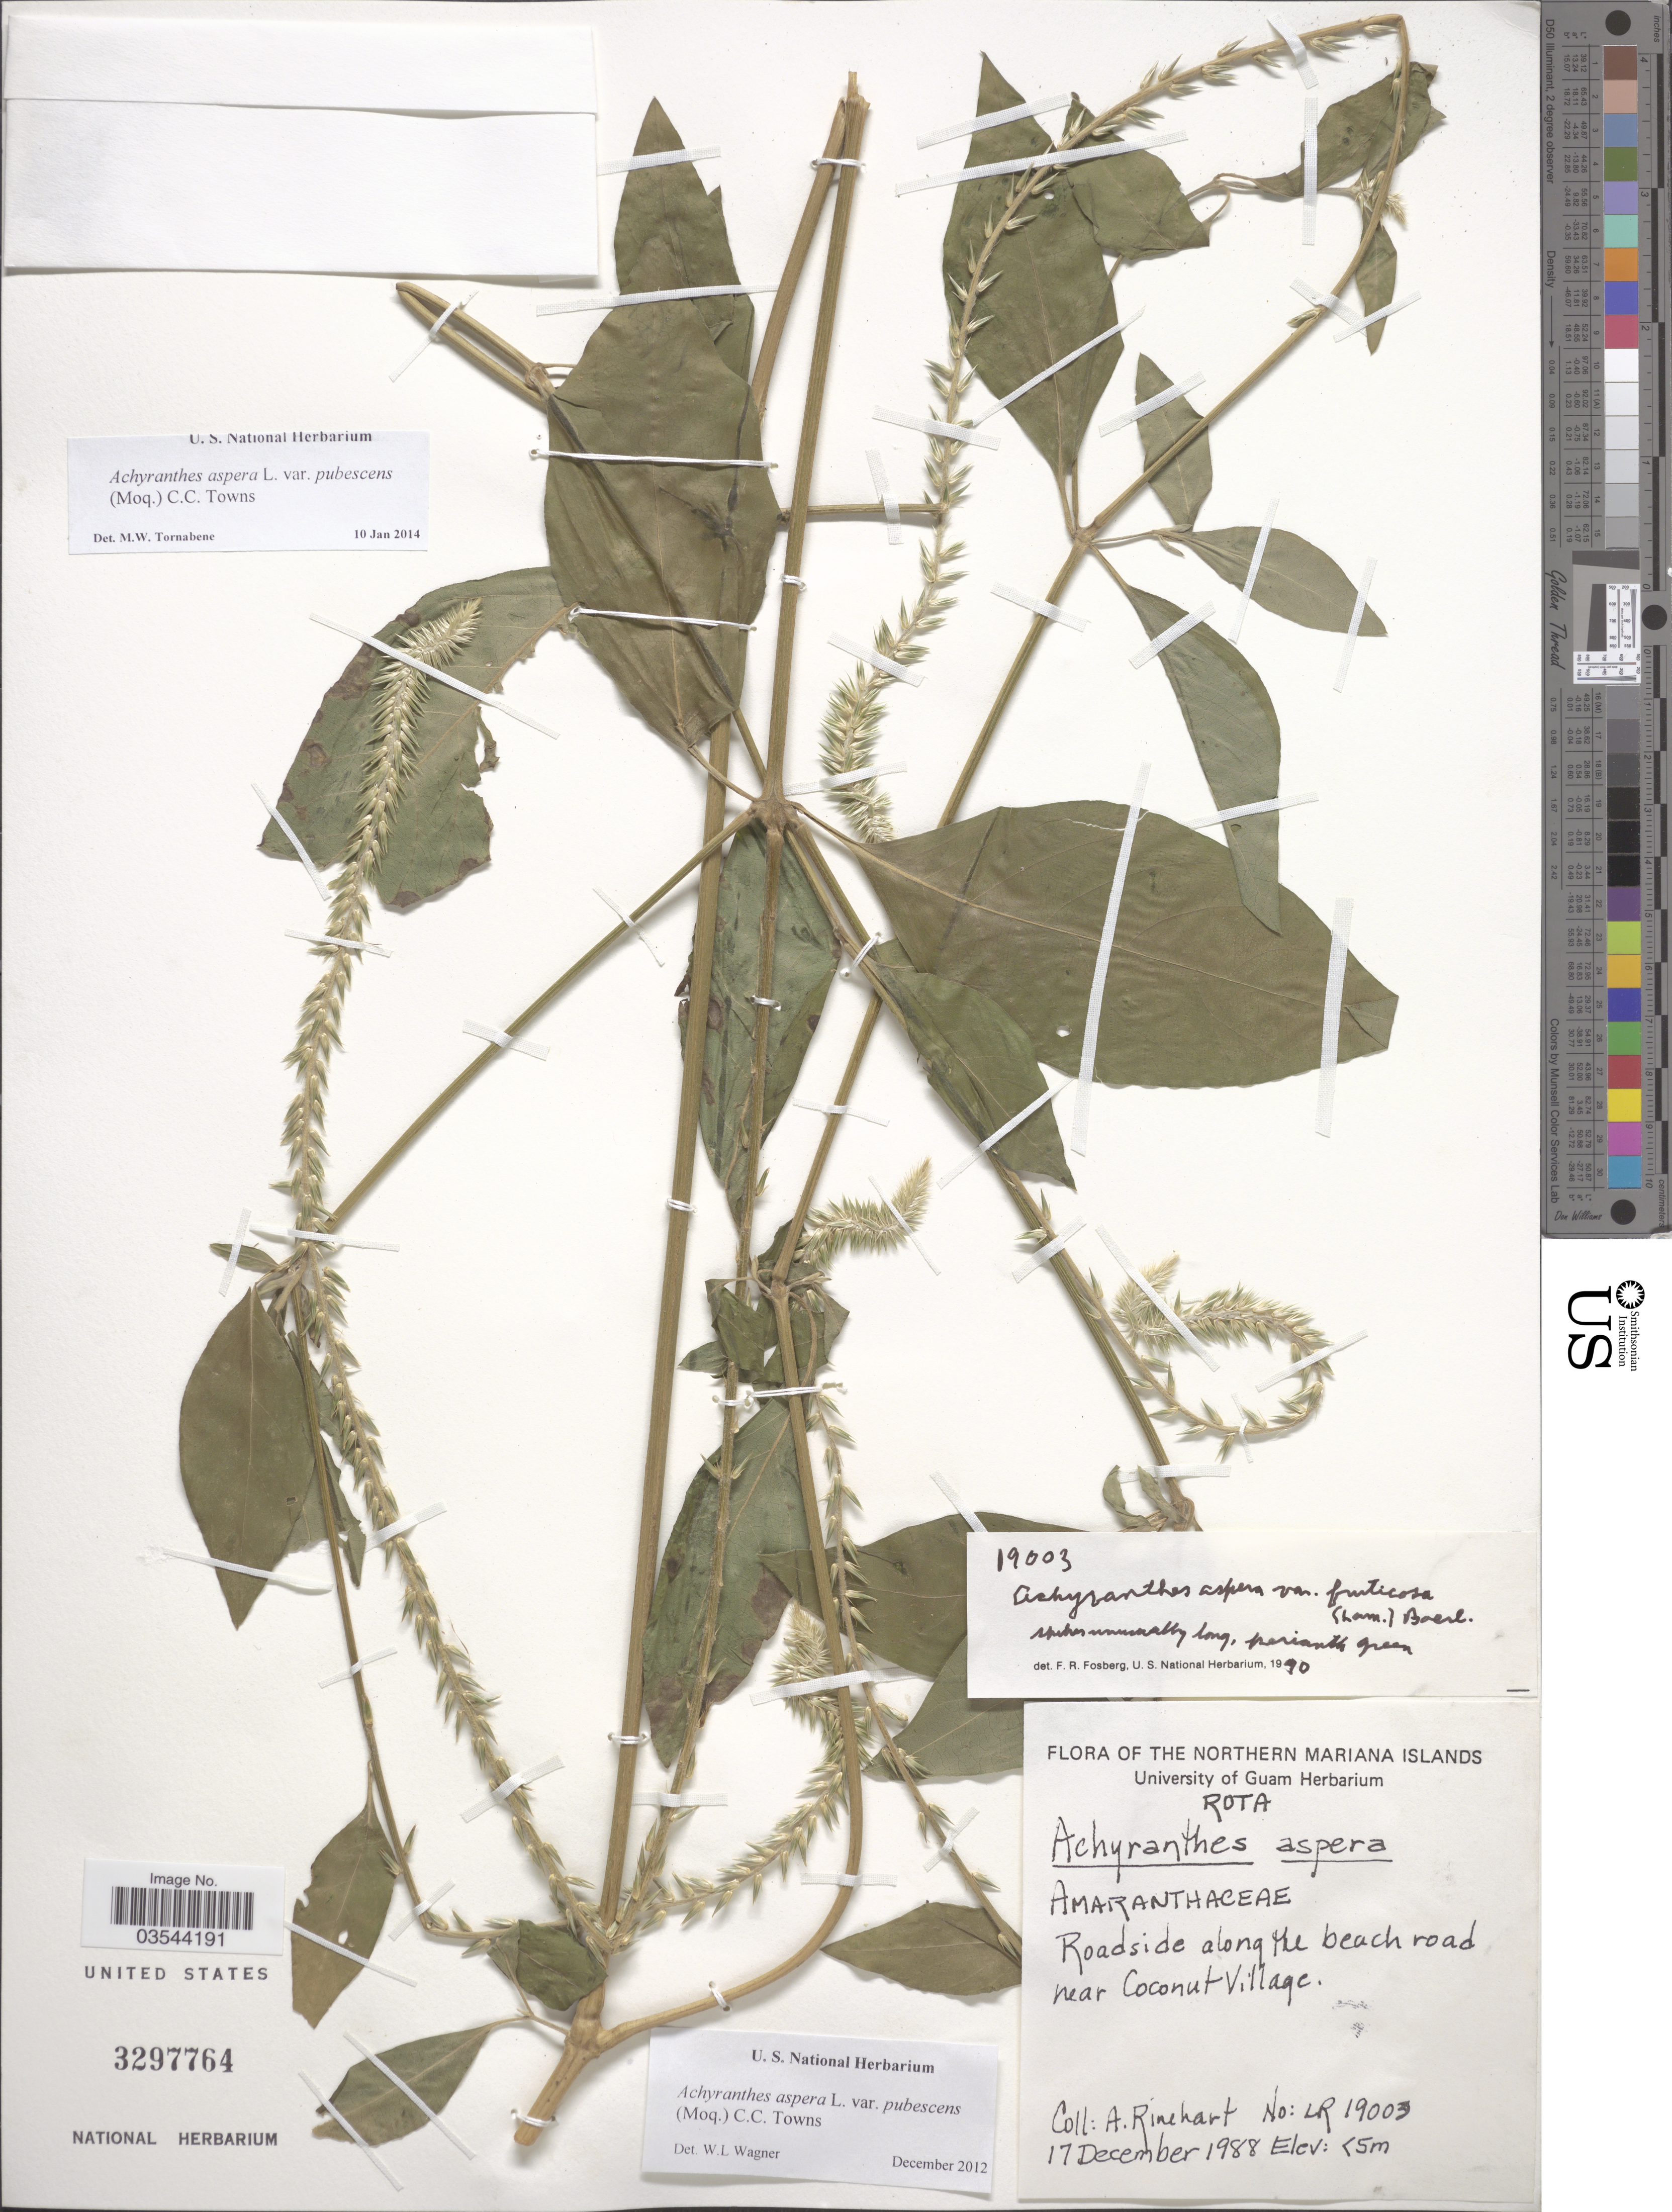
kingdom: Plantae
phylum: Tracheophyta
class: Magnoliopsida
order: Caryophyllales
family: Amaranthaceae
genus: Achyranthes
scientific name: Achyranthes aspera var. pubescens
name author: (Moq.) M. Gómez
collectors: A. Rinehart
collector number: LR19003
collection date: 1988-12-17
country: Northern Mariana Islands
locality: Rota. Roadside along the beach road near Coconut Village.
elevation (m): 5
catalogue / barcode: US 3297764